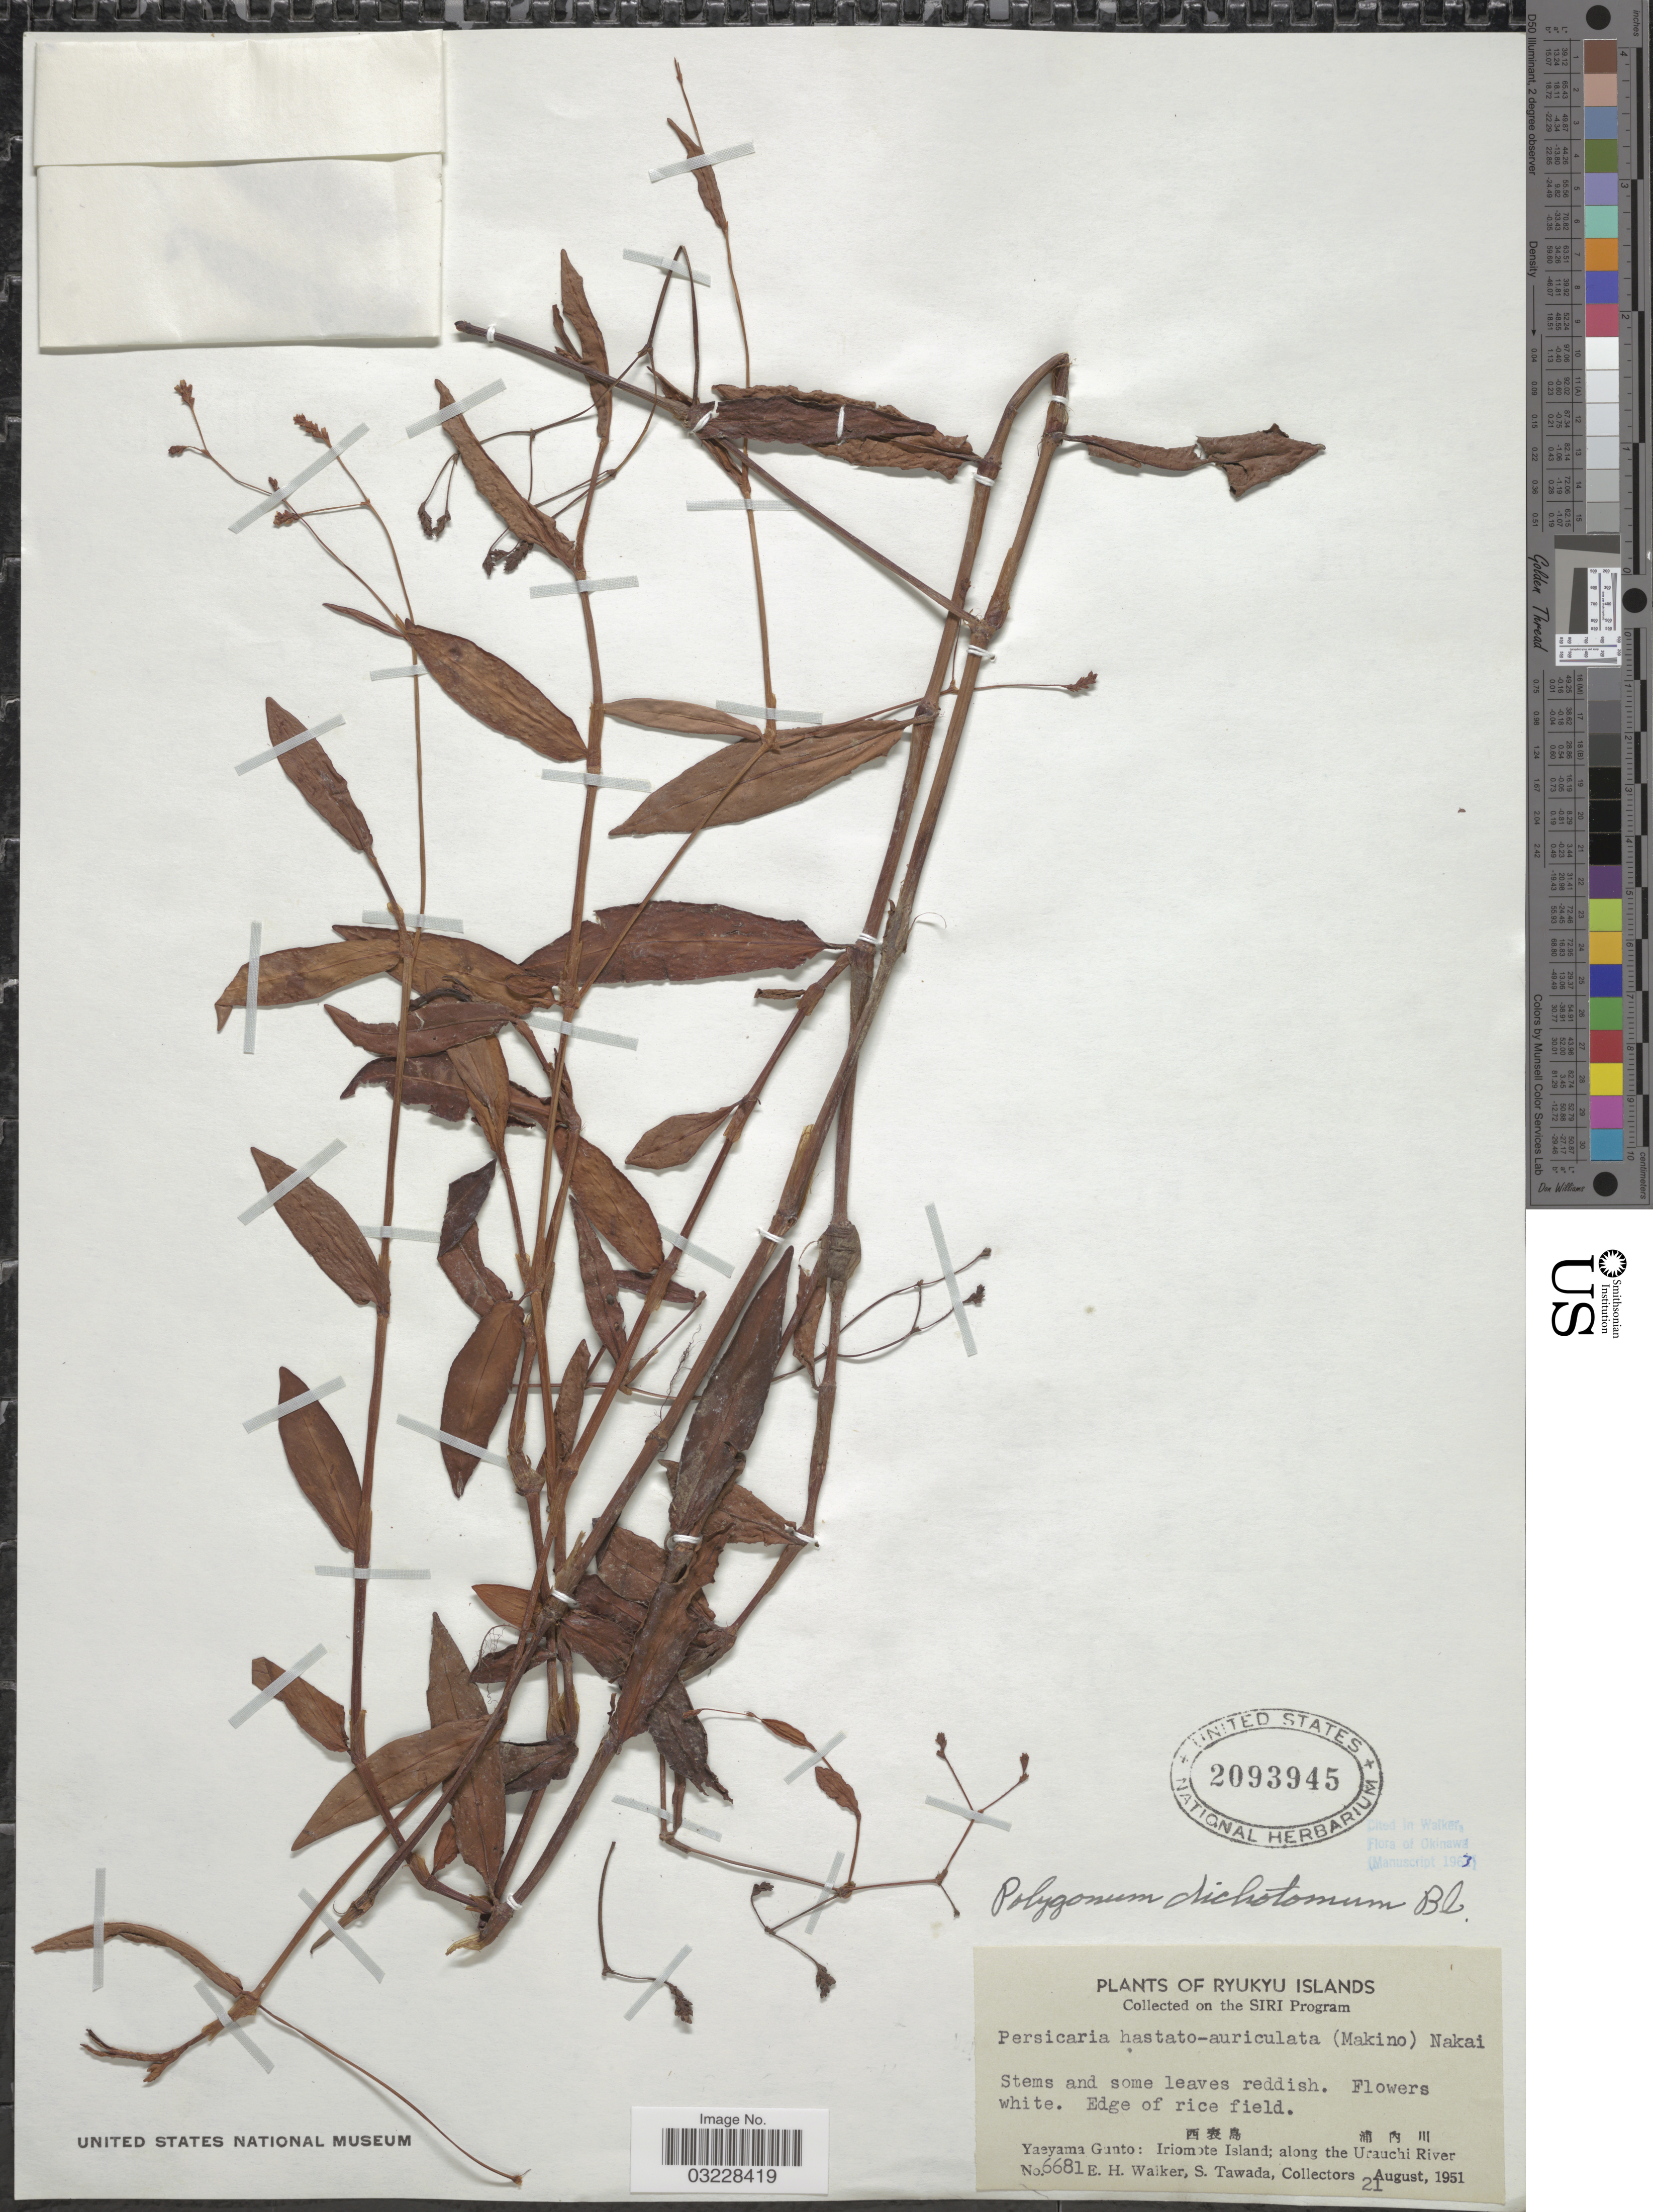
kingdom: Plantae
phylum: Tracheophyta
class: Magnoliopsida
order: Caryophyllales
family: Polygonaceae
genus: Polygonum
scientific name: Polygonum dichotomum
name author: Blume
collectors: E. H. Walker & S. Tawada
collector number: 6681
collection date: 1951-08-21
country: Japan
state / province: Okinawa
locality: Ryukyu Islands. Yaeyama Gunto: Iriomote Island, along the Urauchi River.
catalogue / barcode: US 2093945